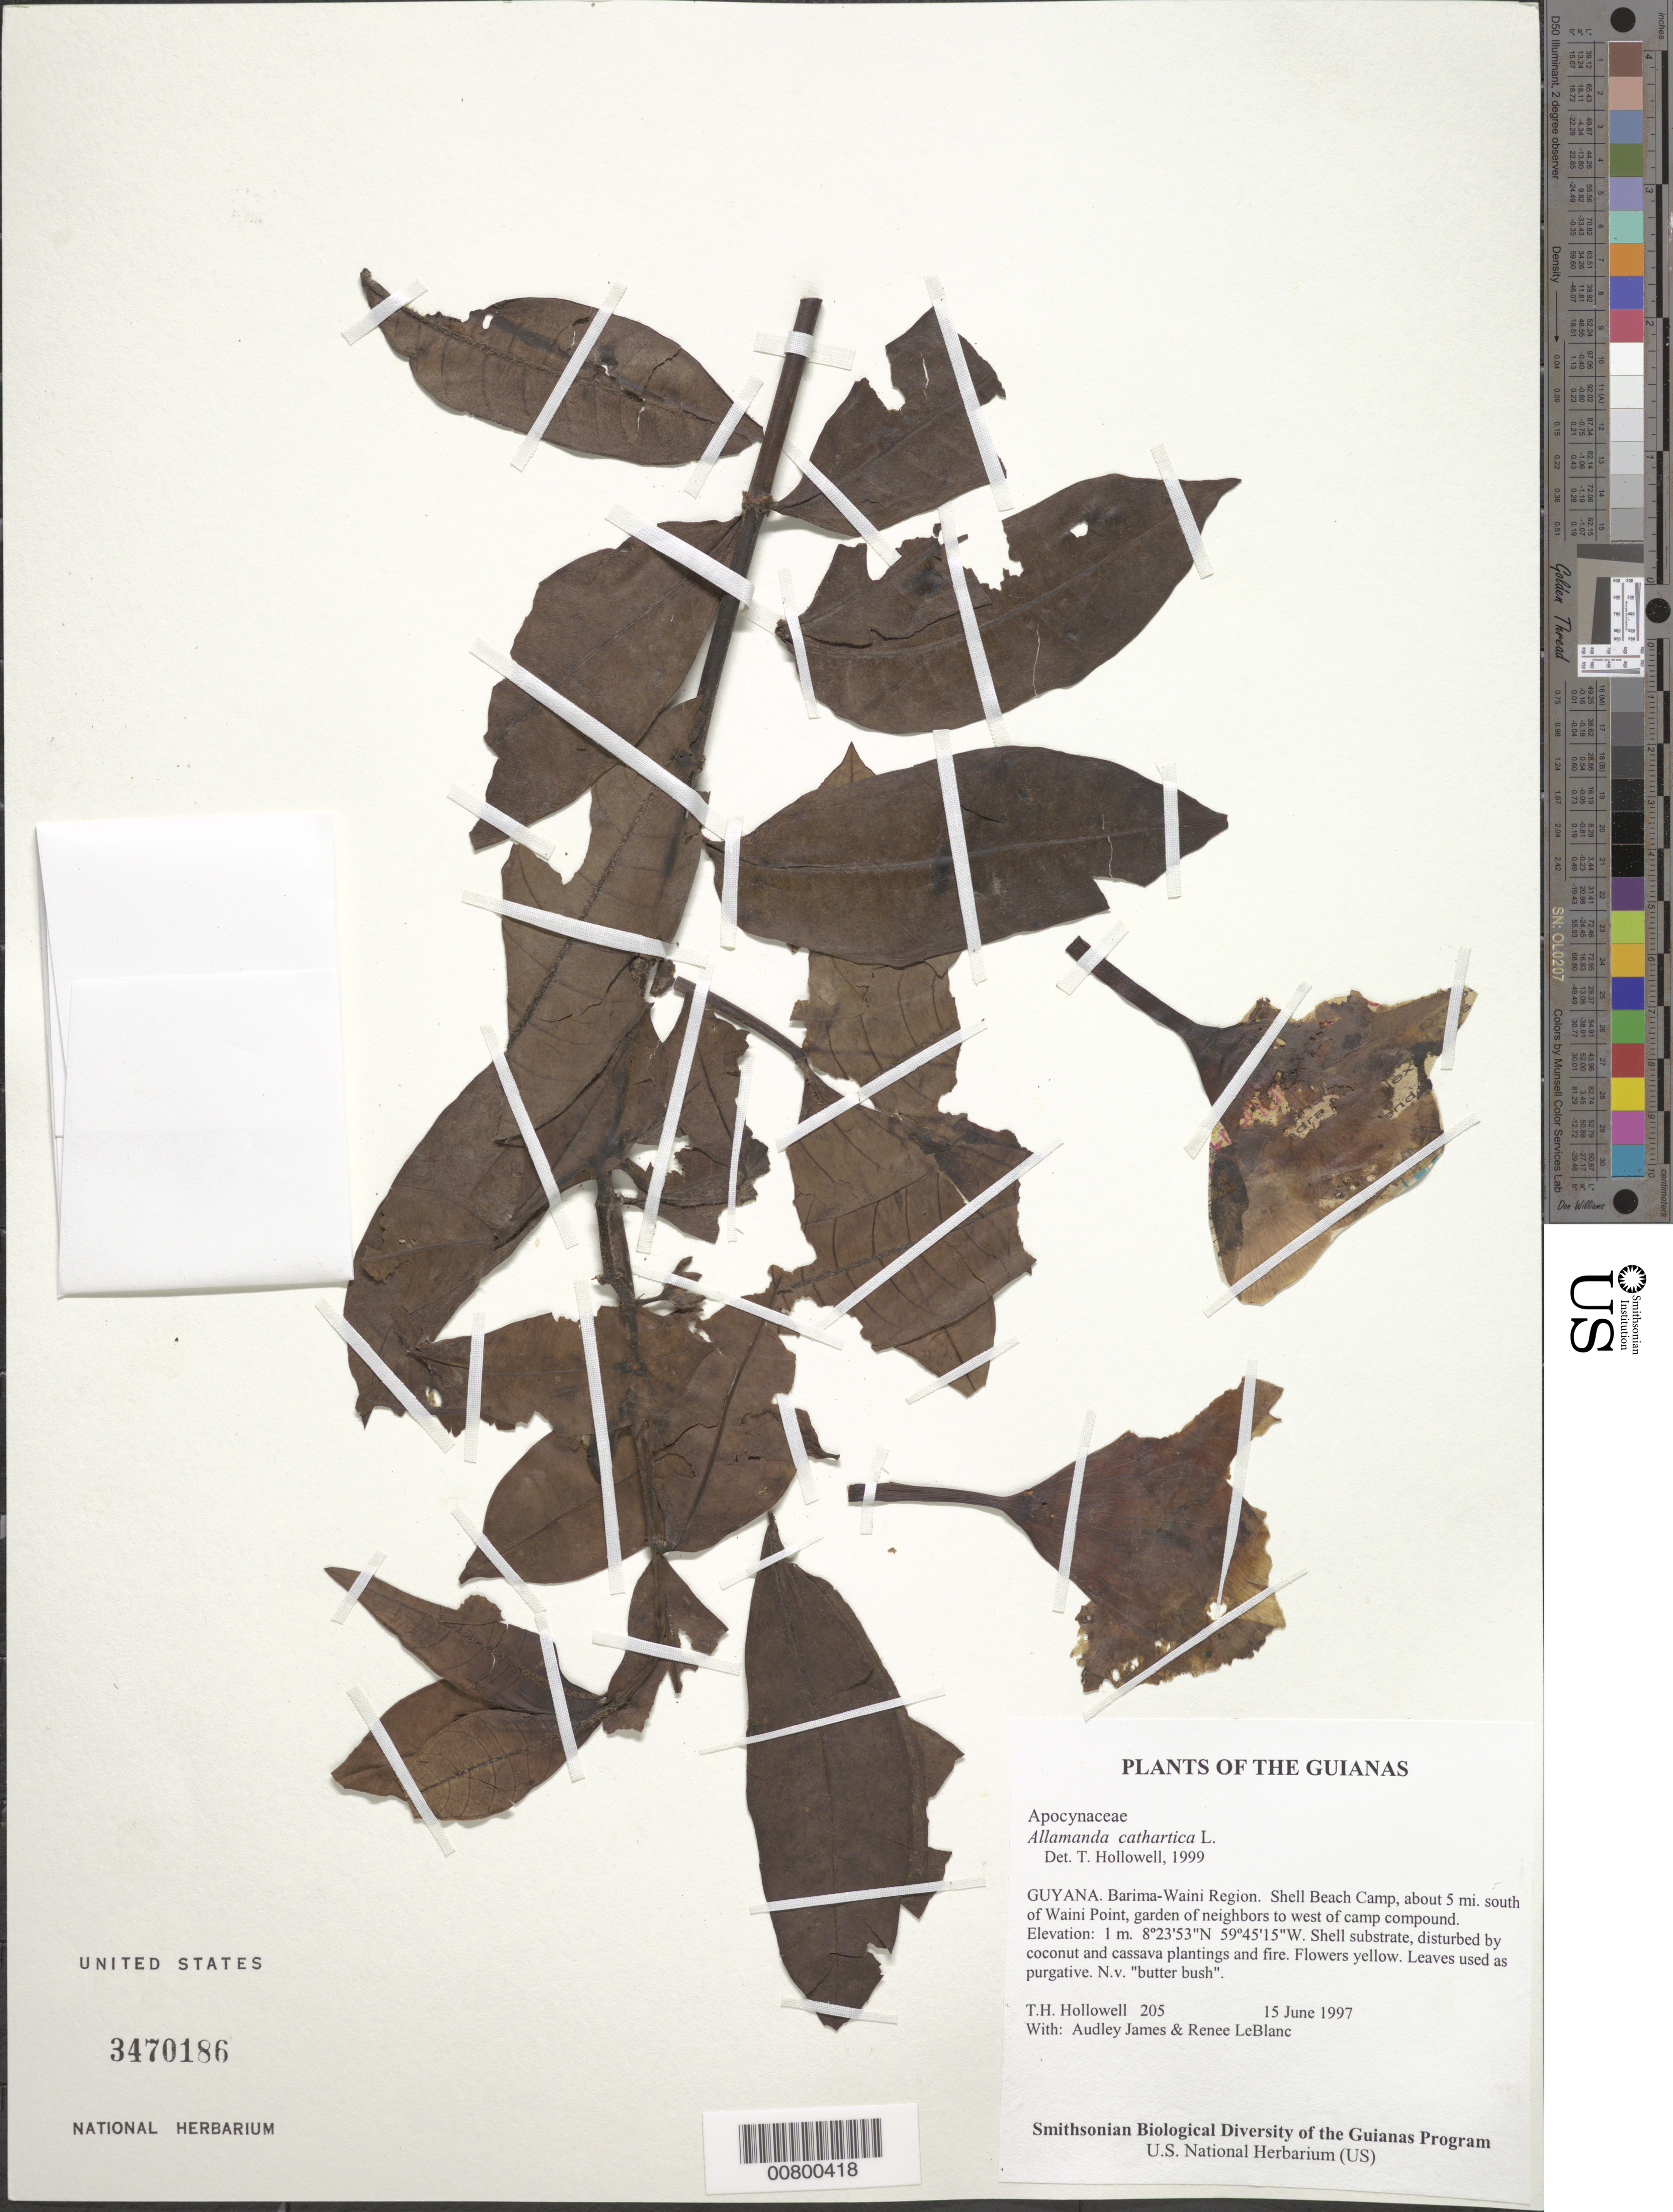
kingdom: Plantae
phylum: Tracheophyta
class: Magnoliopsida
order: Gentianales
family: Apocynaceae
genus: Allamanda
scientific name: Allamanda cathartica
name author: L.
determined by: Hollowell, T. H., (BOT), Smithsonian Institution - National Museum of Natural History (UNITED STATES)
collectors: T. Hollowell, A. James & R. LeBlanc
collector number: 205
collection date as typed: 15 June 1997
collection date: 1997-06-15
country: Guyana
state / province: Barima-Waini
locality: Shell Beach Camp, about 5 mi. south of Waini Point, garden of neighbors to west of camp compound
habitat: Shell substrate, disturbed by coconut and cassava plantings and fire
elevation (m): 1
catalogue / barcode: US 3470186